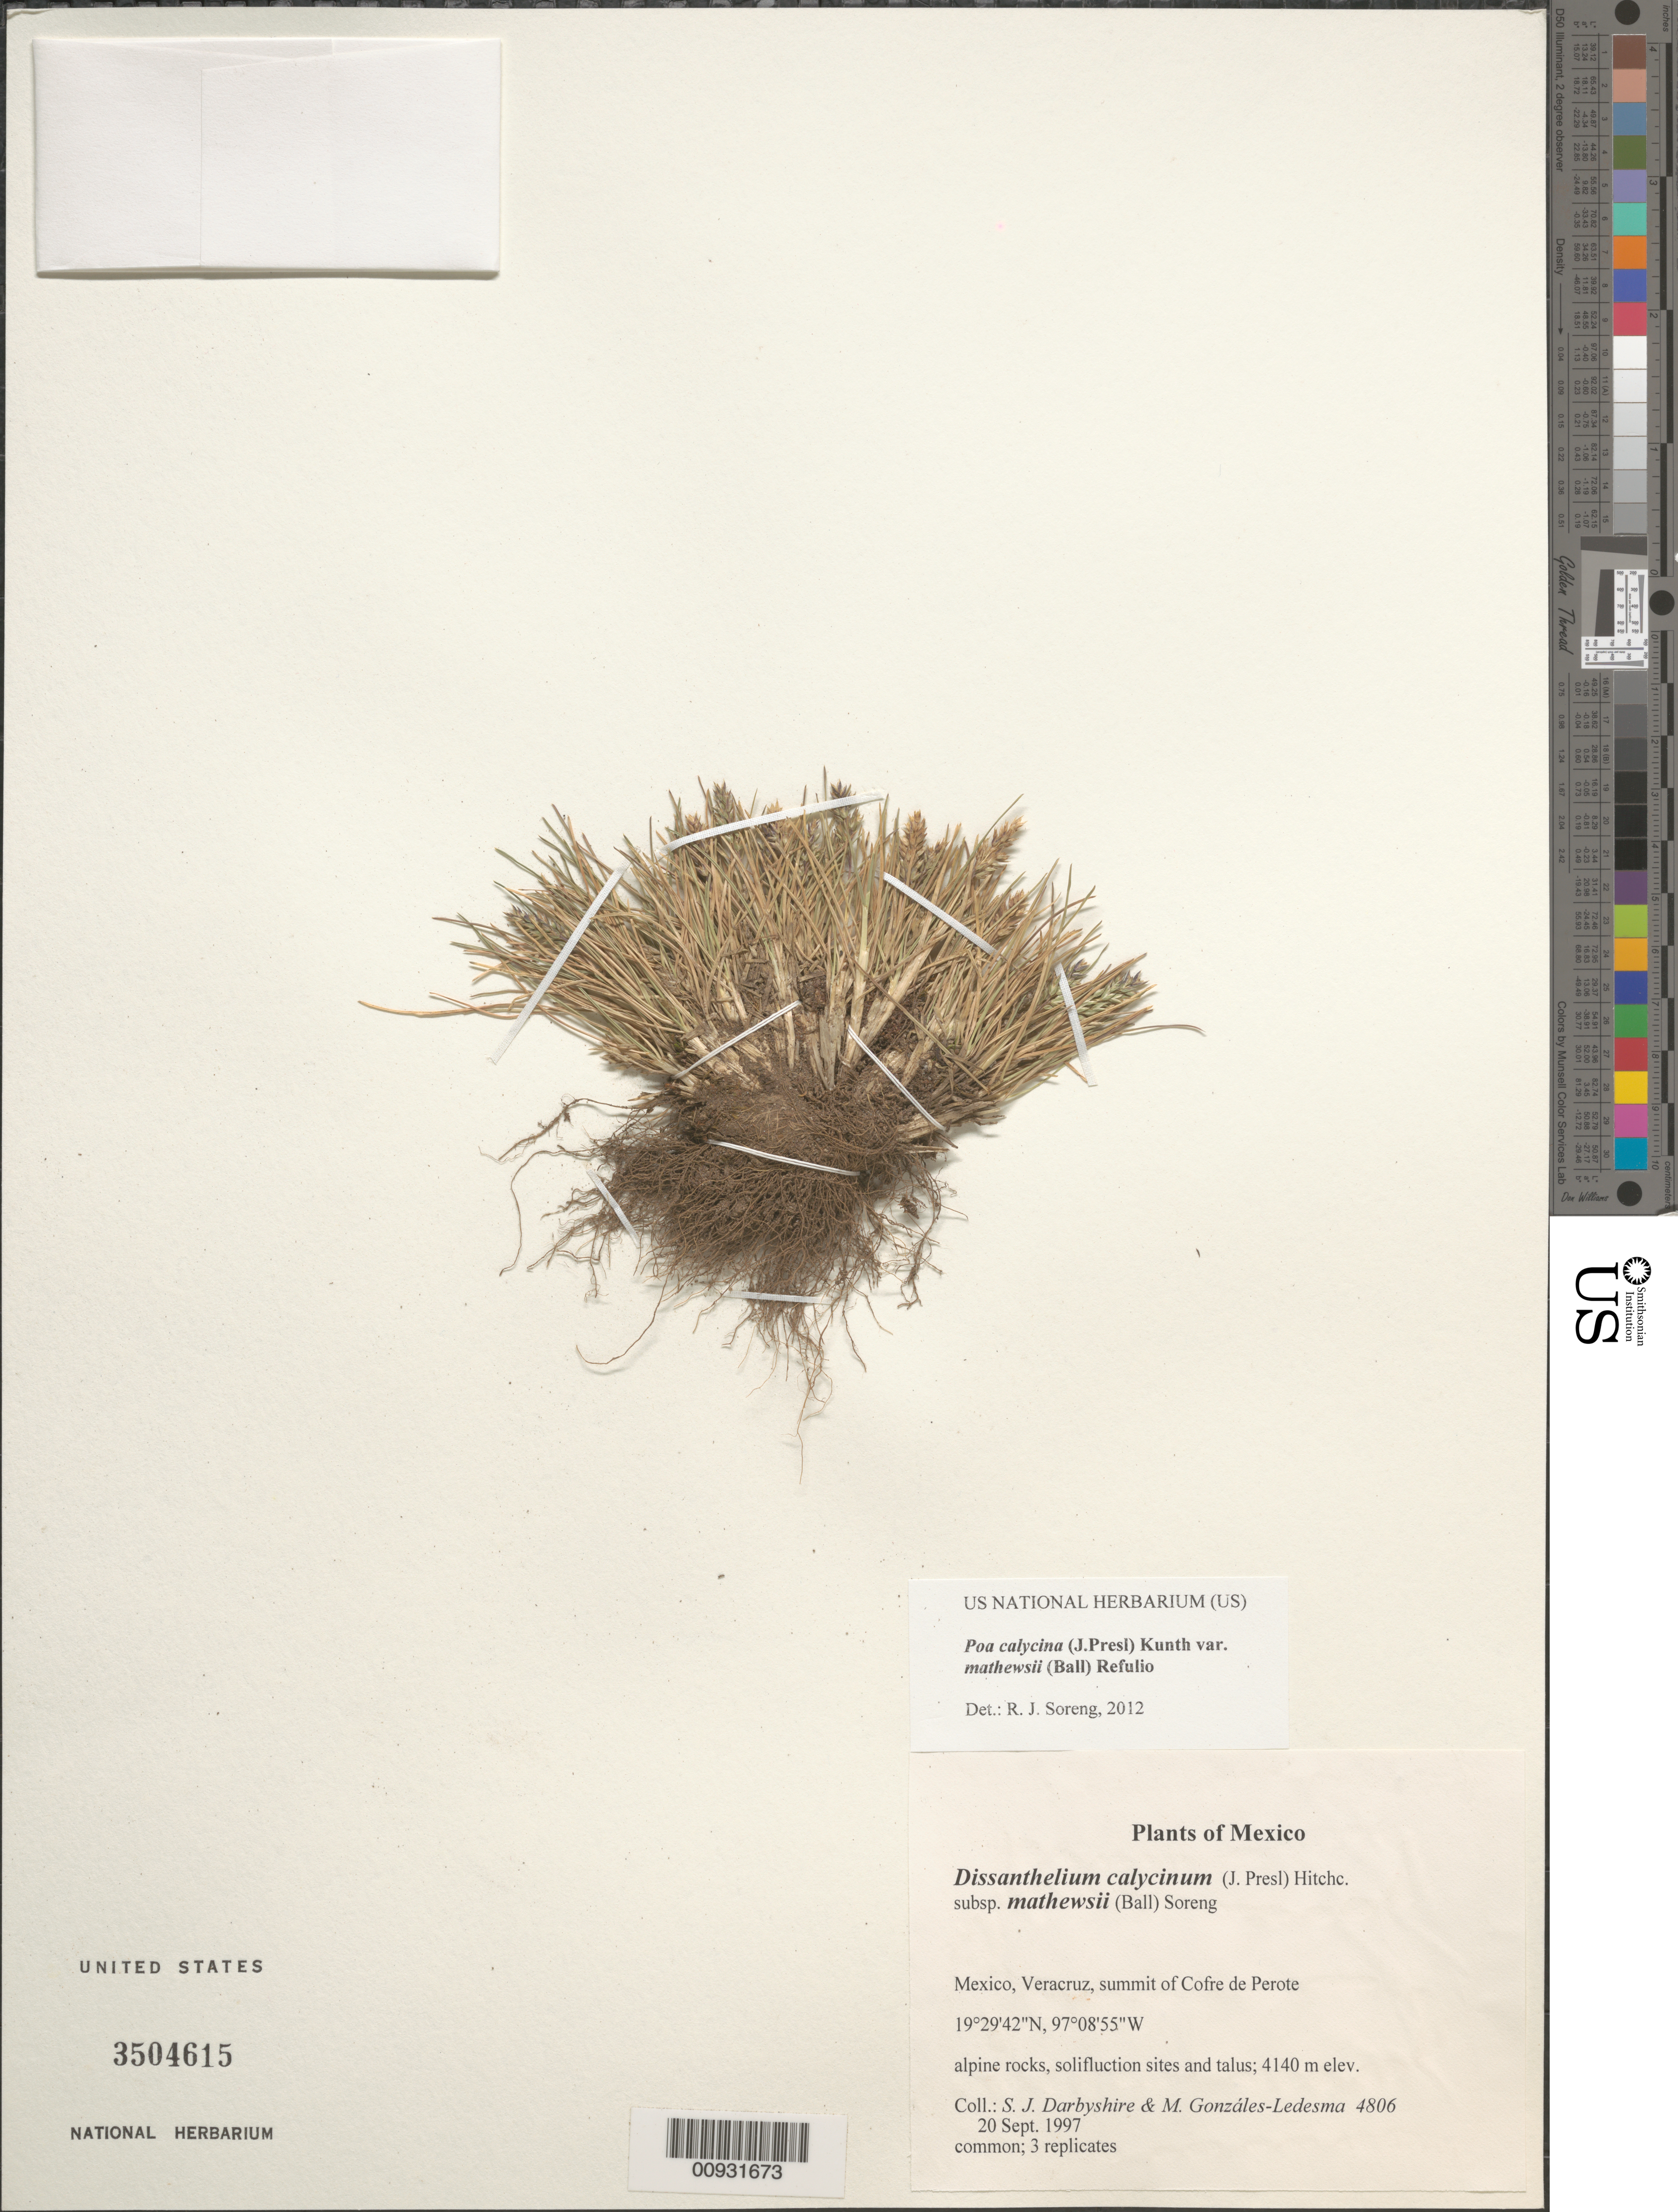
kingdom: Plantae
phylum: Tracheophyta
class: Liliopsida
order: Poales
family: Poaceae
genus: Poa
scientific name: Poa calycina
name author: (J. Presl) Kunth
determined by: Soreng, Robert J., Research Associate (BOT), Smithsonian Institution - National Museum of Natural History (UNITED STATES)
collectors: S. Darbyshire & M. González-Ledesma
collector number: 4806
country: Mexico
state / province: Veracruz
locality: Summit of Cofre de Perote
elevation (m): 4140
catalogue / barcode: US 3504615